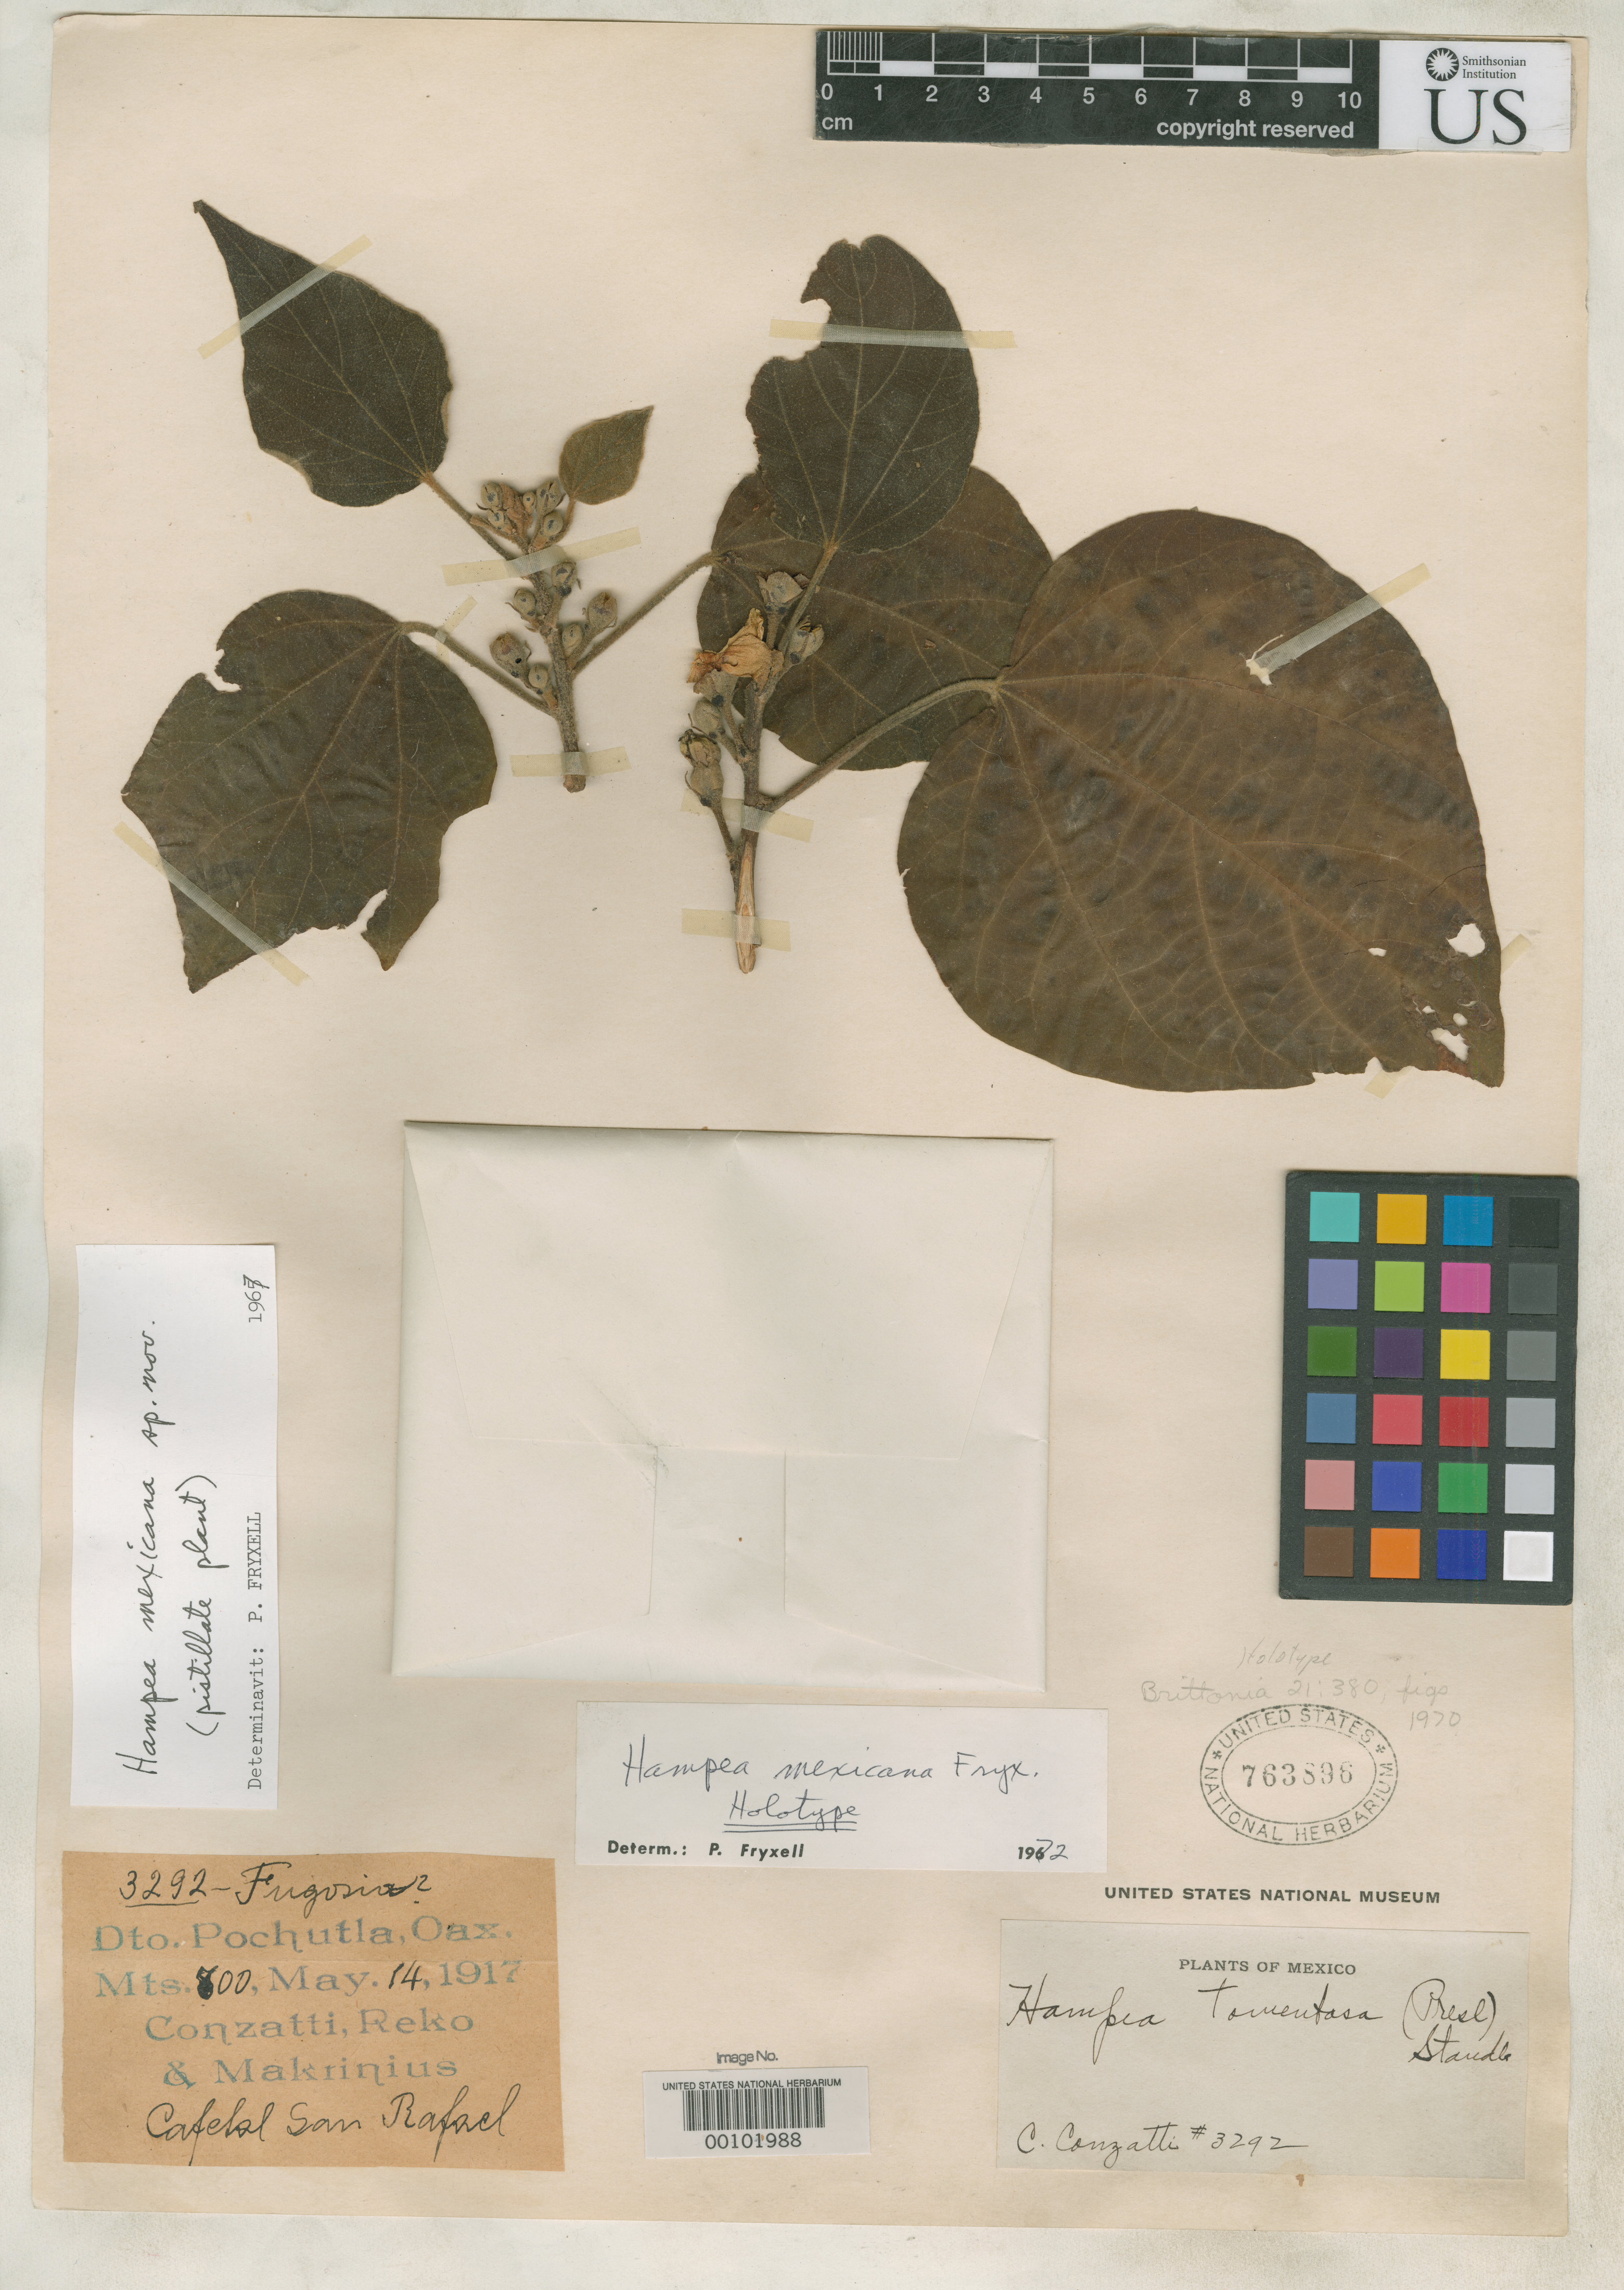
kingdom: Plantae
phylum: Tracheophyta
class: Magnoliopsida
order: Malvales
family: Malvaceae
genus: Hampea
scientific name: Hampea mexicana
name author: Fryxell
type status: Holotype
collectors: C. Conzatti, B. P. Reko & E. Makrinius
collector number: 3292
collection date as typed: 14 May 1917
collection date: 1917-05-14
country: Mexico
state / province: Oaxaca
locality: Pochutla Dist., Cafetal San Rafael.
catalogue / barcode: US 763896